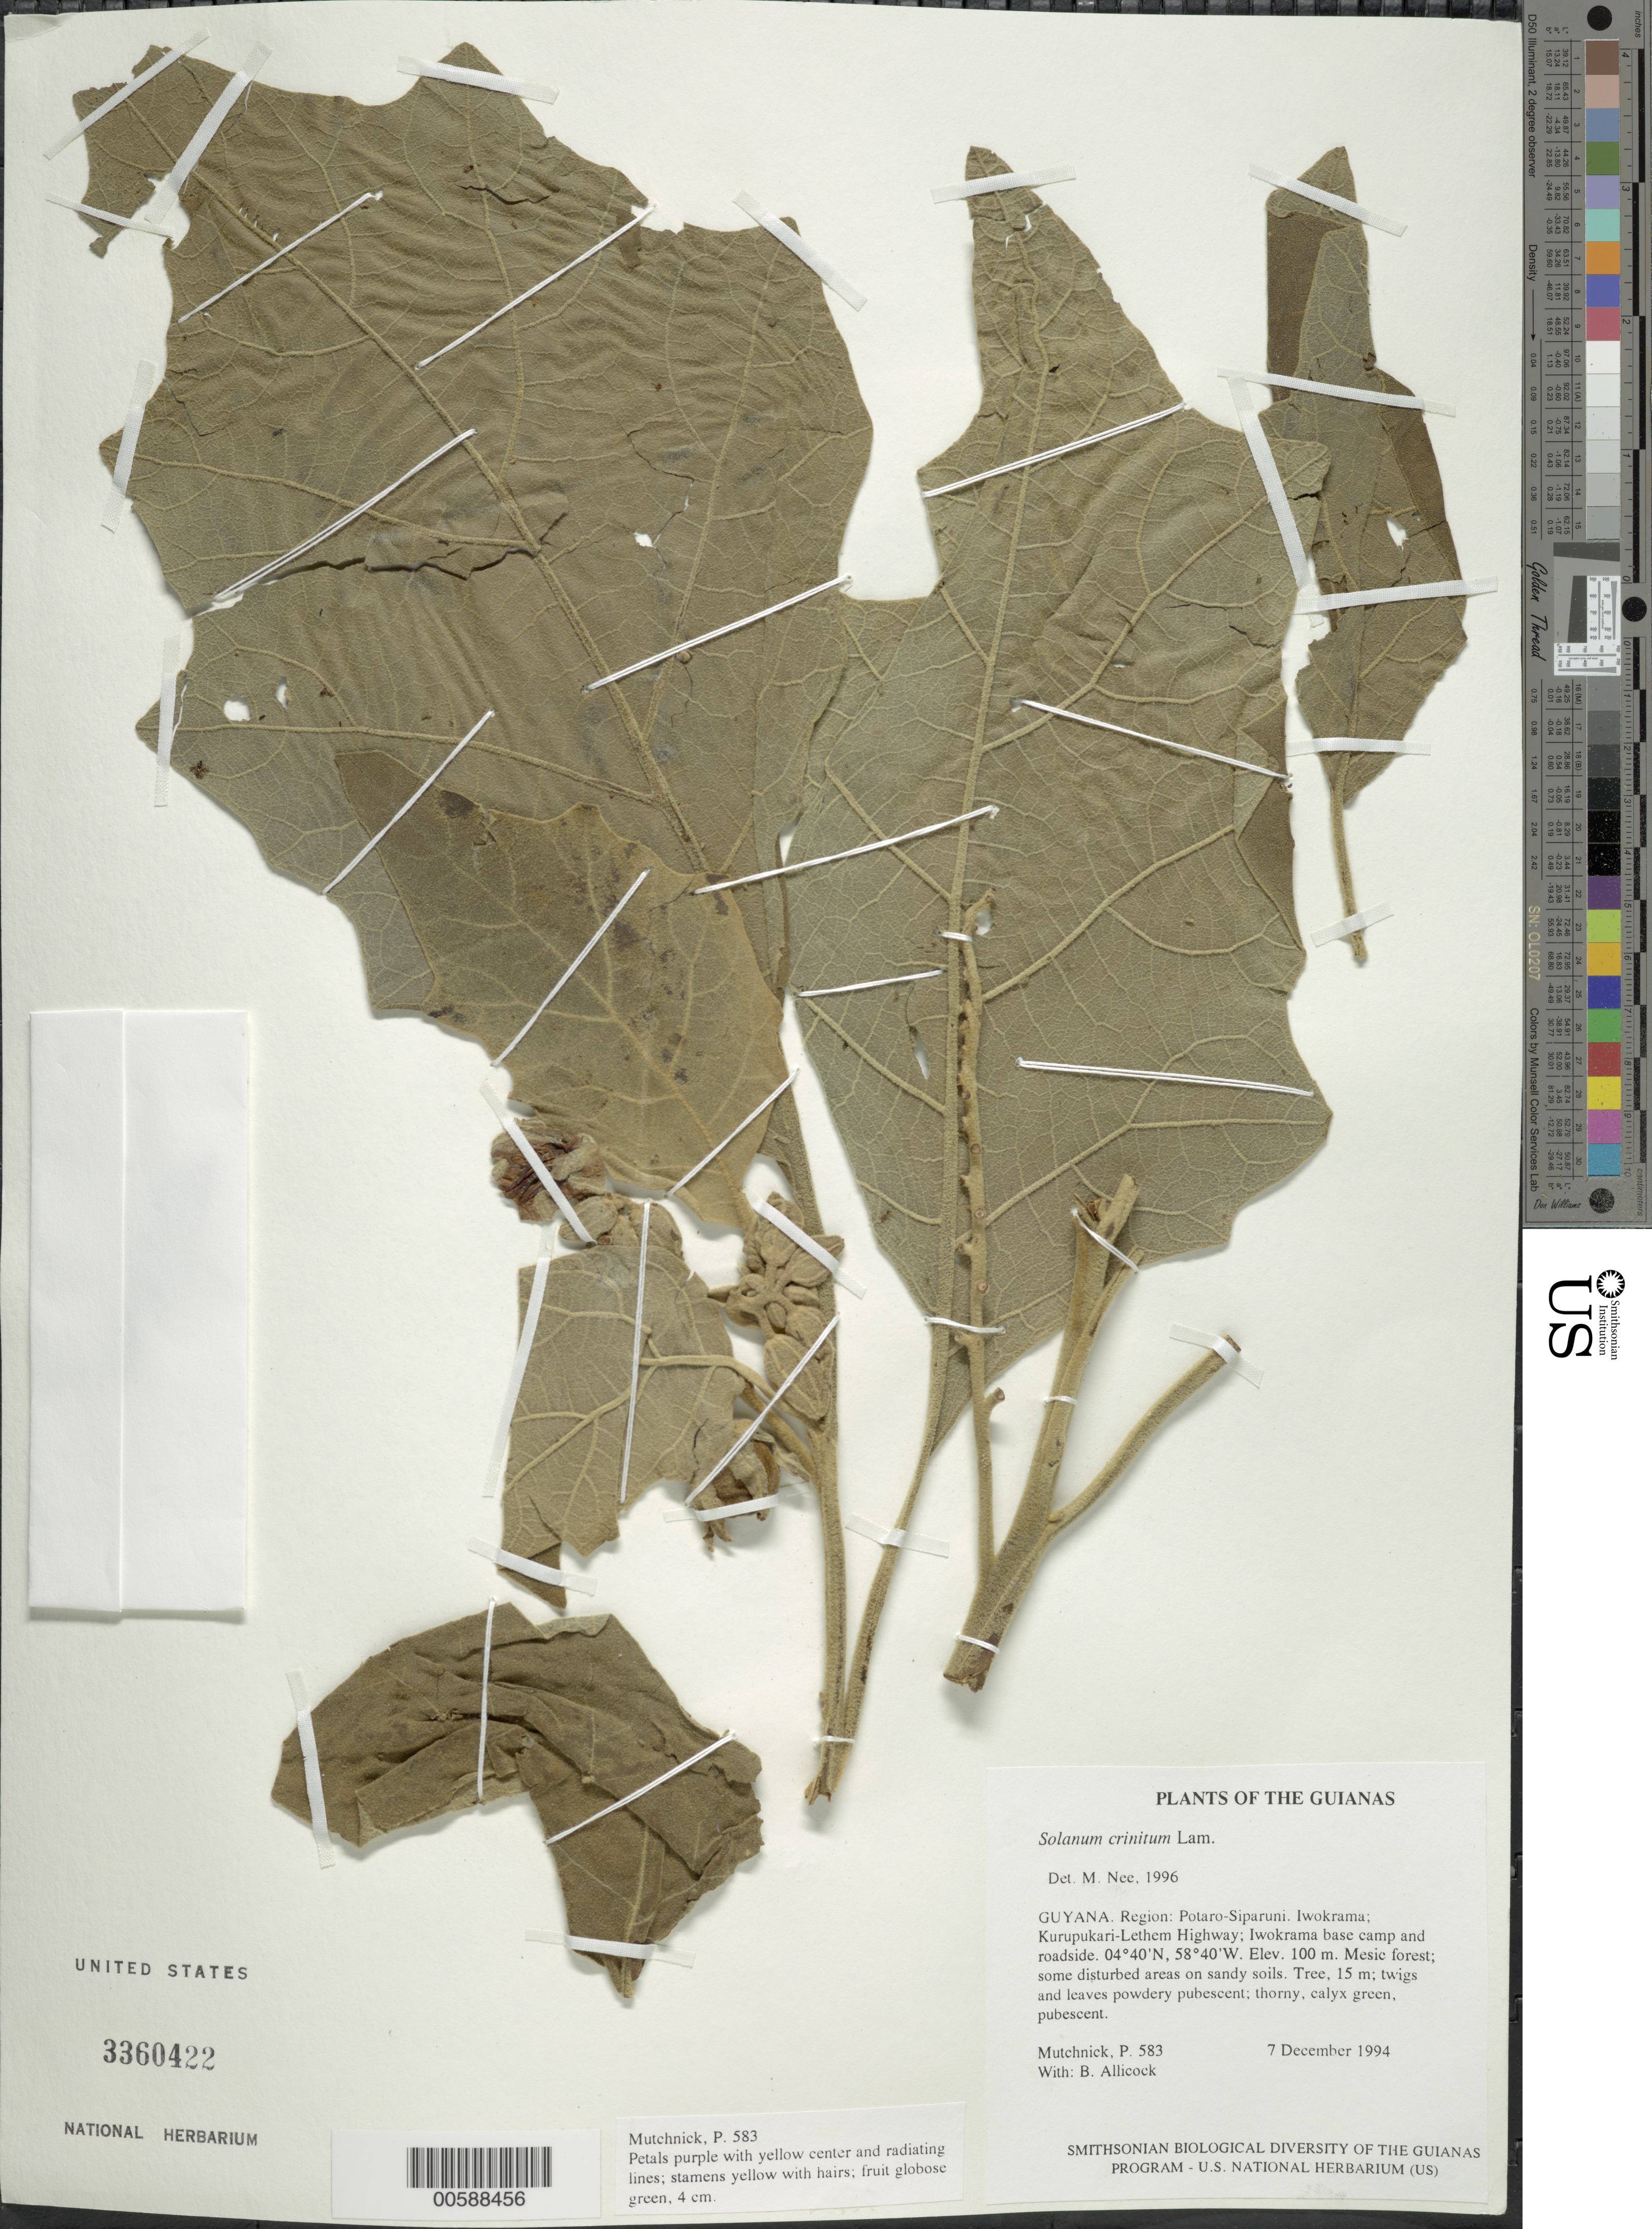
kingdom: Plantae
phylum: Tracheophyta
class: Magnoliopsida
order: Solanales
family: Solanaceae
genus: Solanum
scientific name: Solanum crinitum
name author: Lam.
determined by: Nee, Michael H.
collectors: P. Mutchnick & B. Allicock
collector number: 583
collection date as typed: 12 Dec 1994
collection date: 1994-12-12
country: Guyana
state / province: Potaro-Siparuni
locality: Iwokrama; Kurupukari-Lethem Highway; Iwokrama base camp and roadside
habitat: Mesic forest; some disturbed areas on sandy soils.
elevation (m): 100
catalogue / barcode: US 3360422